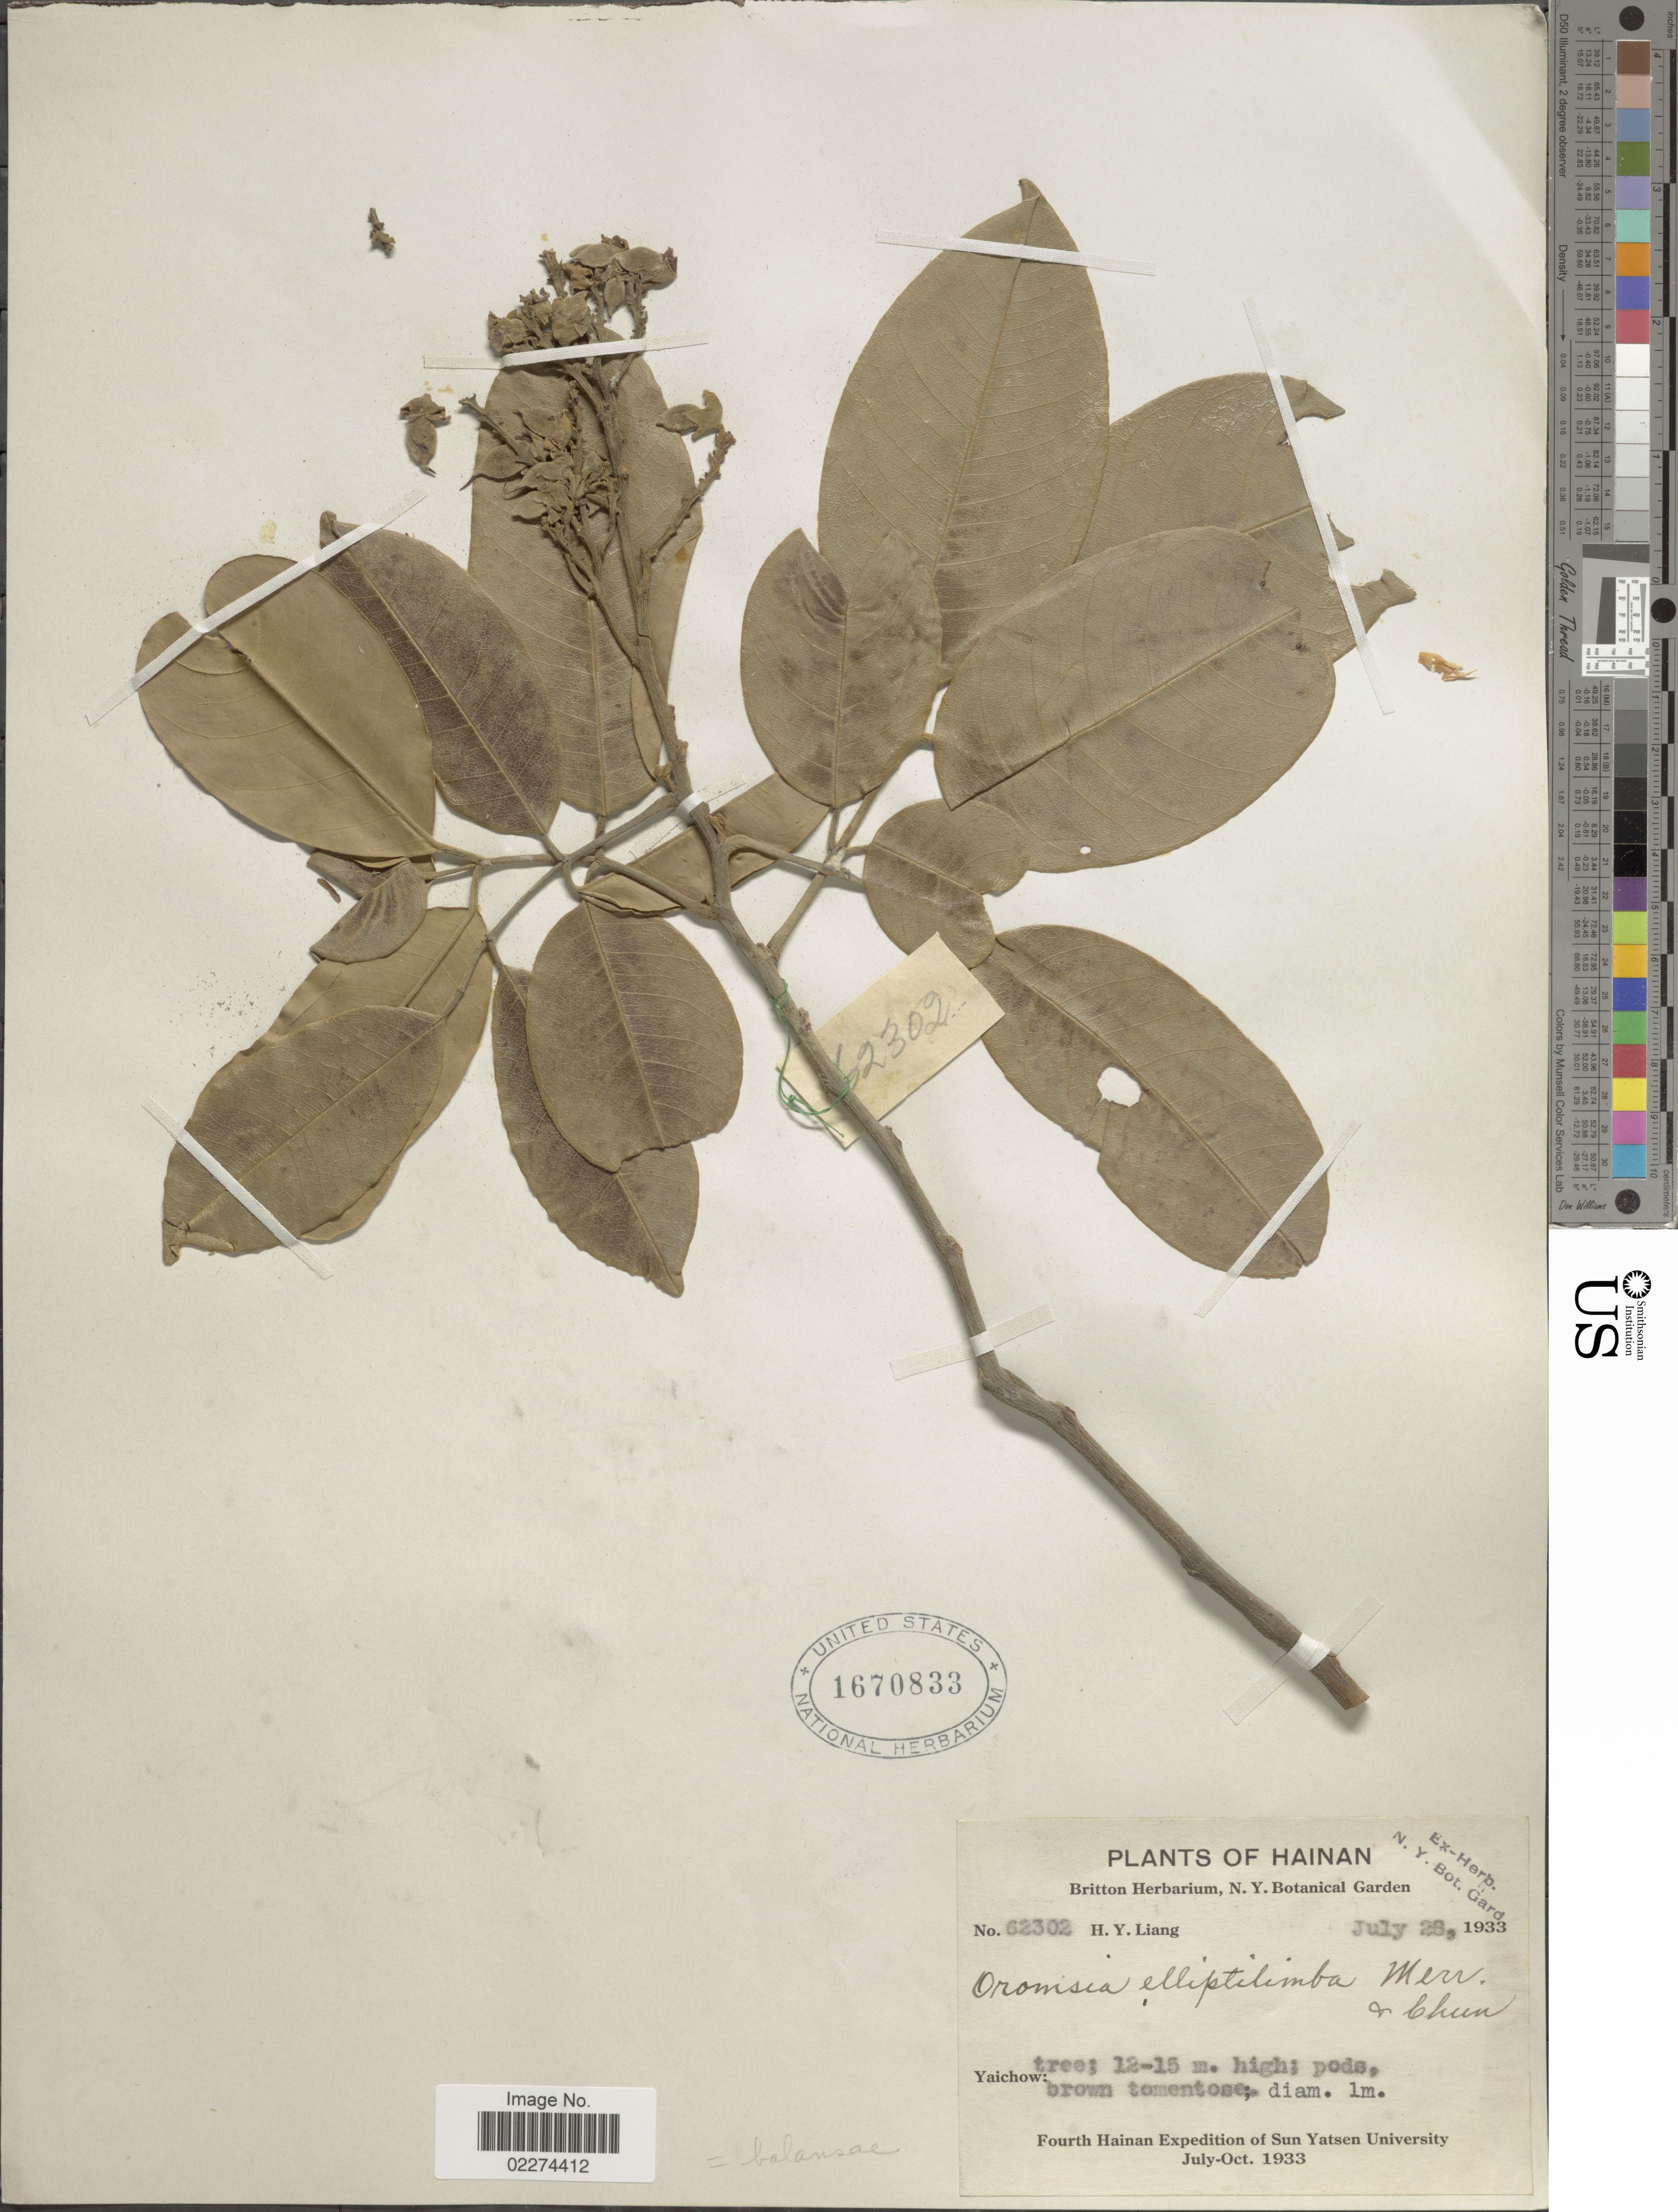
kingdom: Plantae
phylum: Tracheophyta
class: Magnoliopsida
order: Fabales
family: Fabaceae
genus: Ormosia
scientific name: Ormosia balansae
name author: Drake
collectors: H. Y. Liang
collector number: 62302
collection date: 1933-07-28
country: China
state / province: Hainan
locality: Hainan, Yaichow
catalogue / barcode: US 1670833